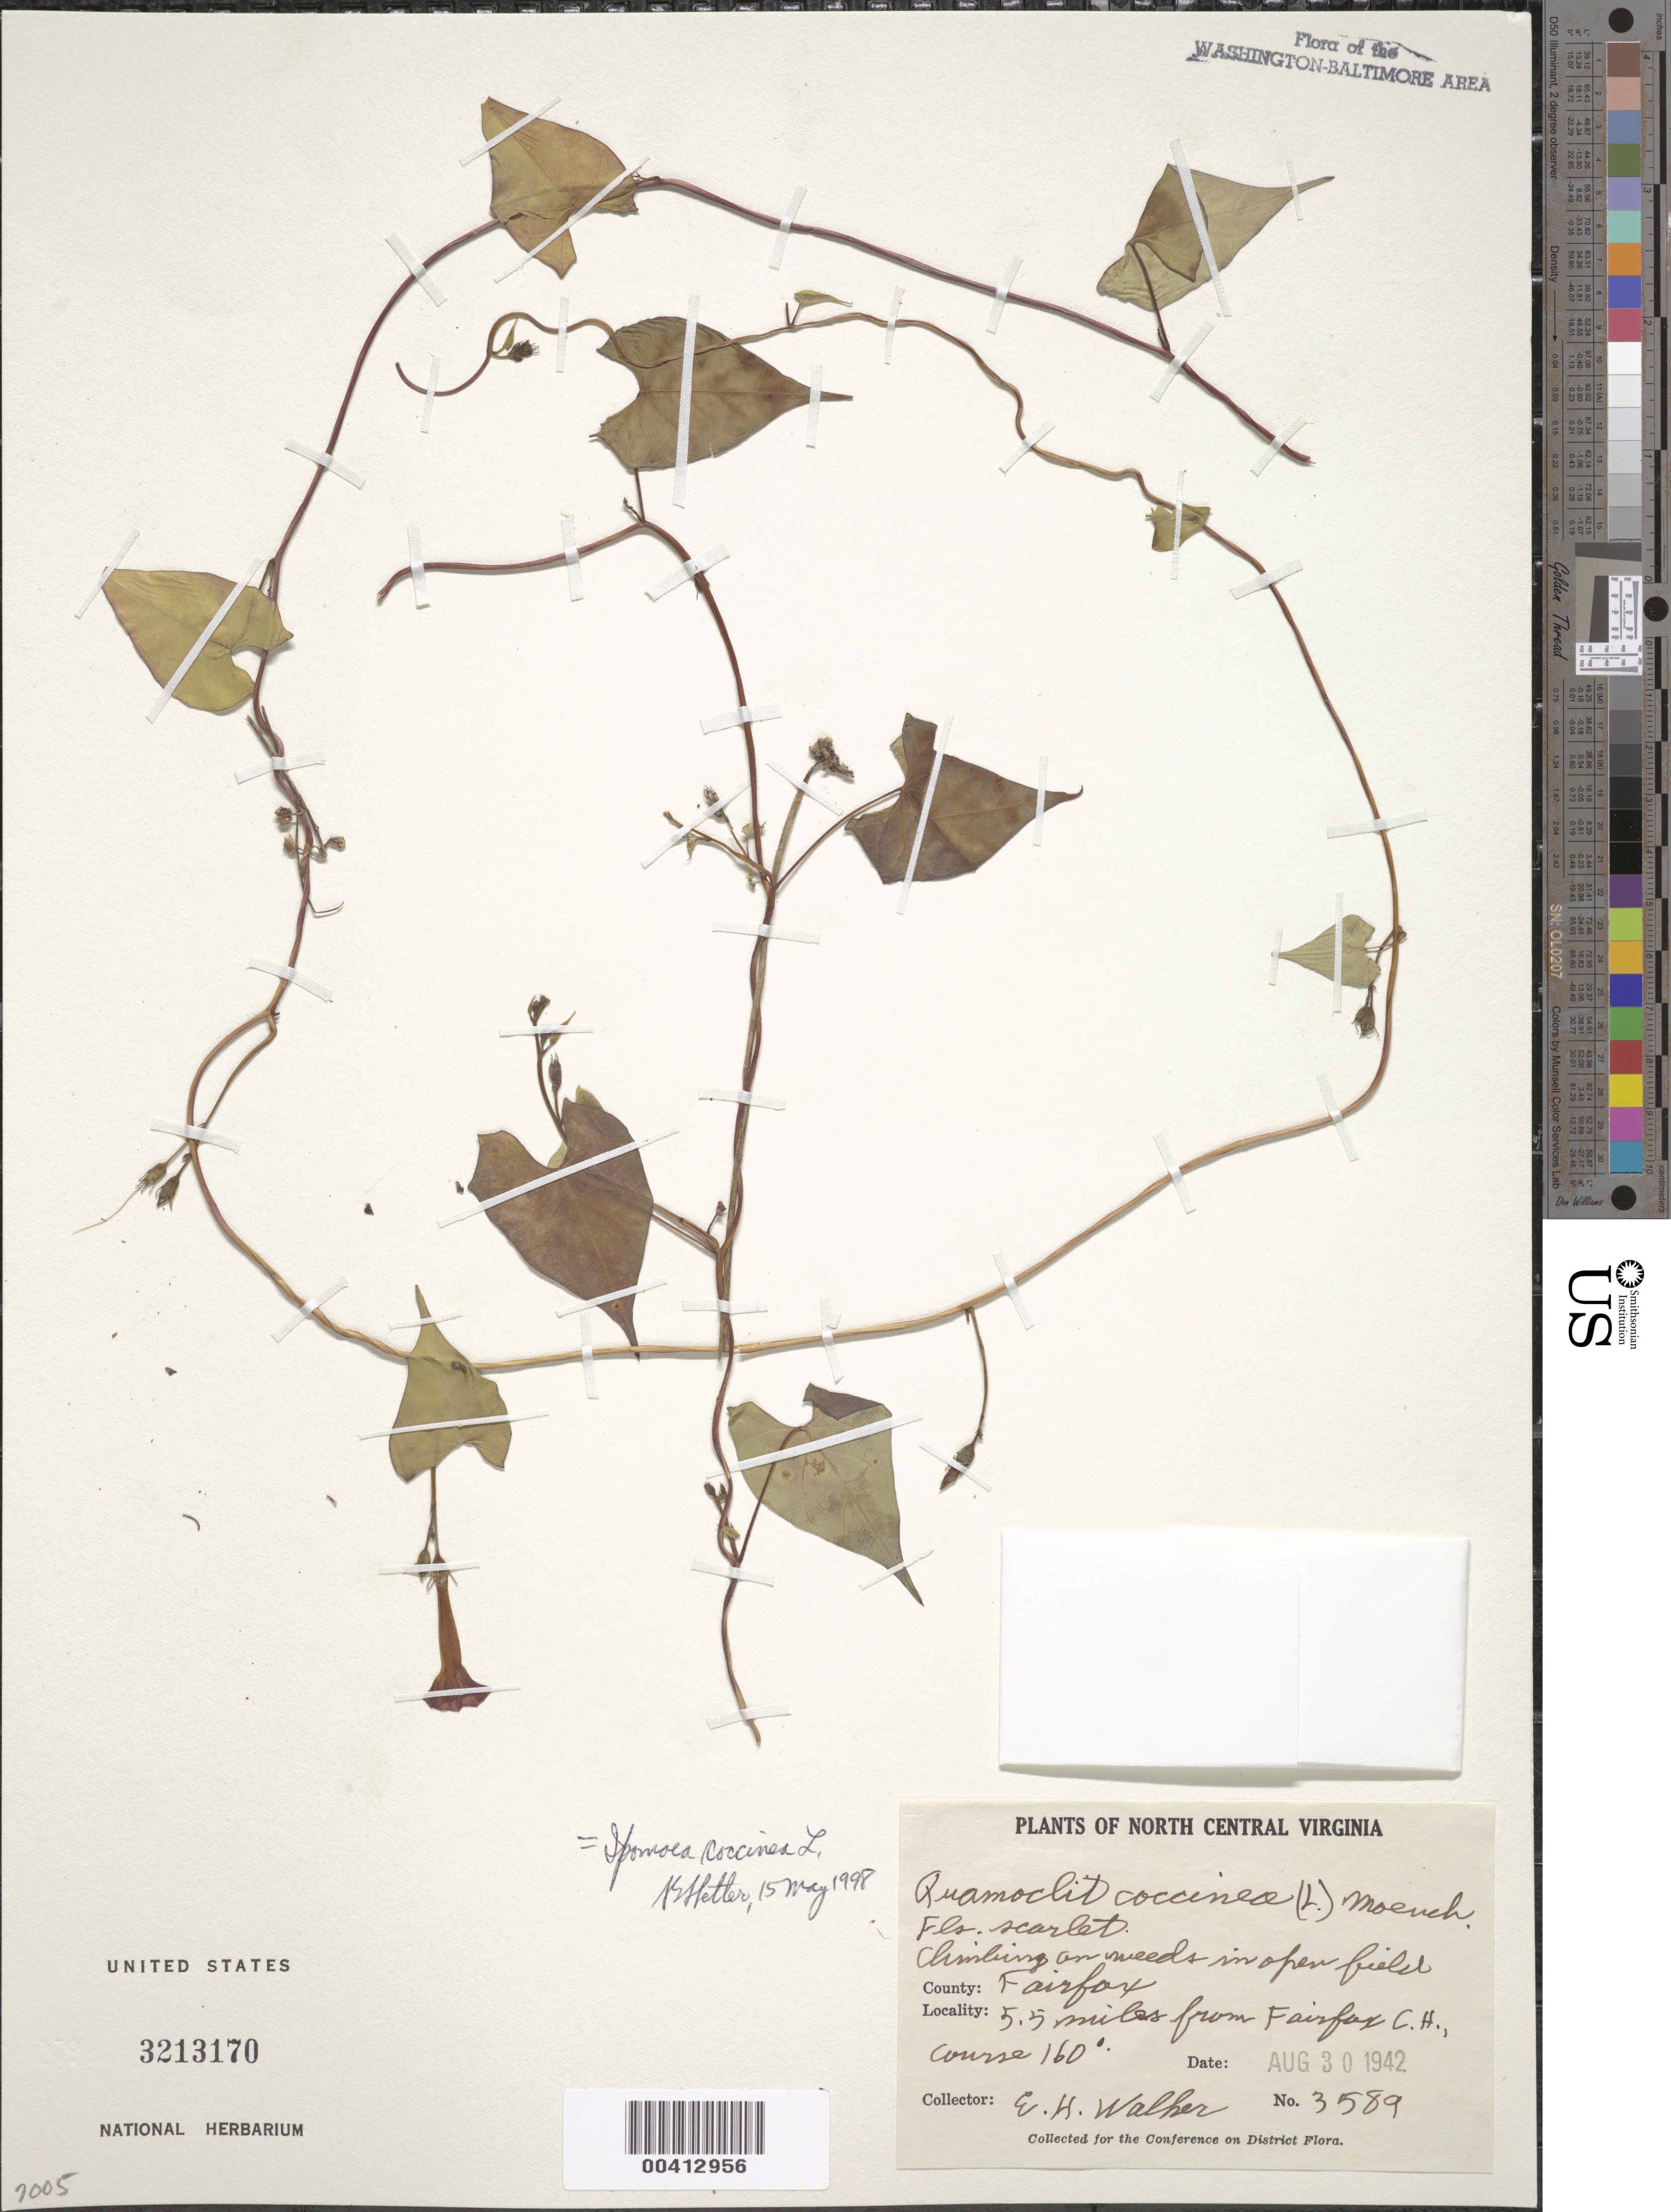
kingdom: Plantae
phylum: Tracheophyta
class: Magnoliopsida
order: Solanales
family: Convolvulaceae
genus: Ipomoea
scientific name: Ipomoea coccinea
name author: L.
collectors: E. H. Walker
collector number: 3589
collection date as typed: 30 Aug 1942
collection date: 1942-08-30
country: United States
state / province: Virginia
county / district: Fairfax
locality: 5.5 mi. from Fairfax County Courthouse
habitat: In open field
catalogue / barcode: US 3213170